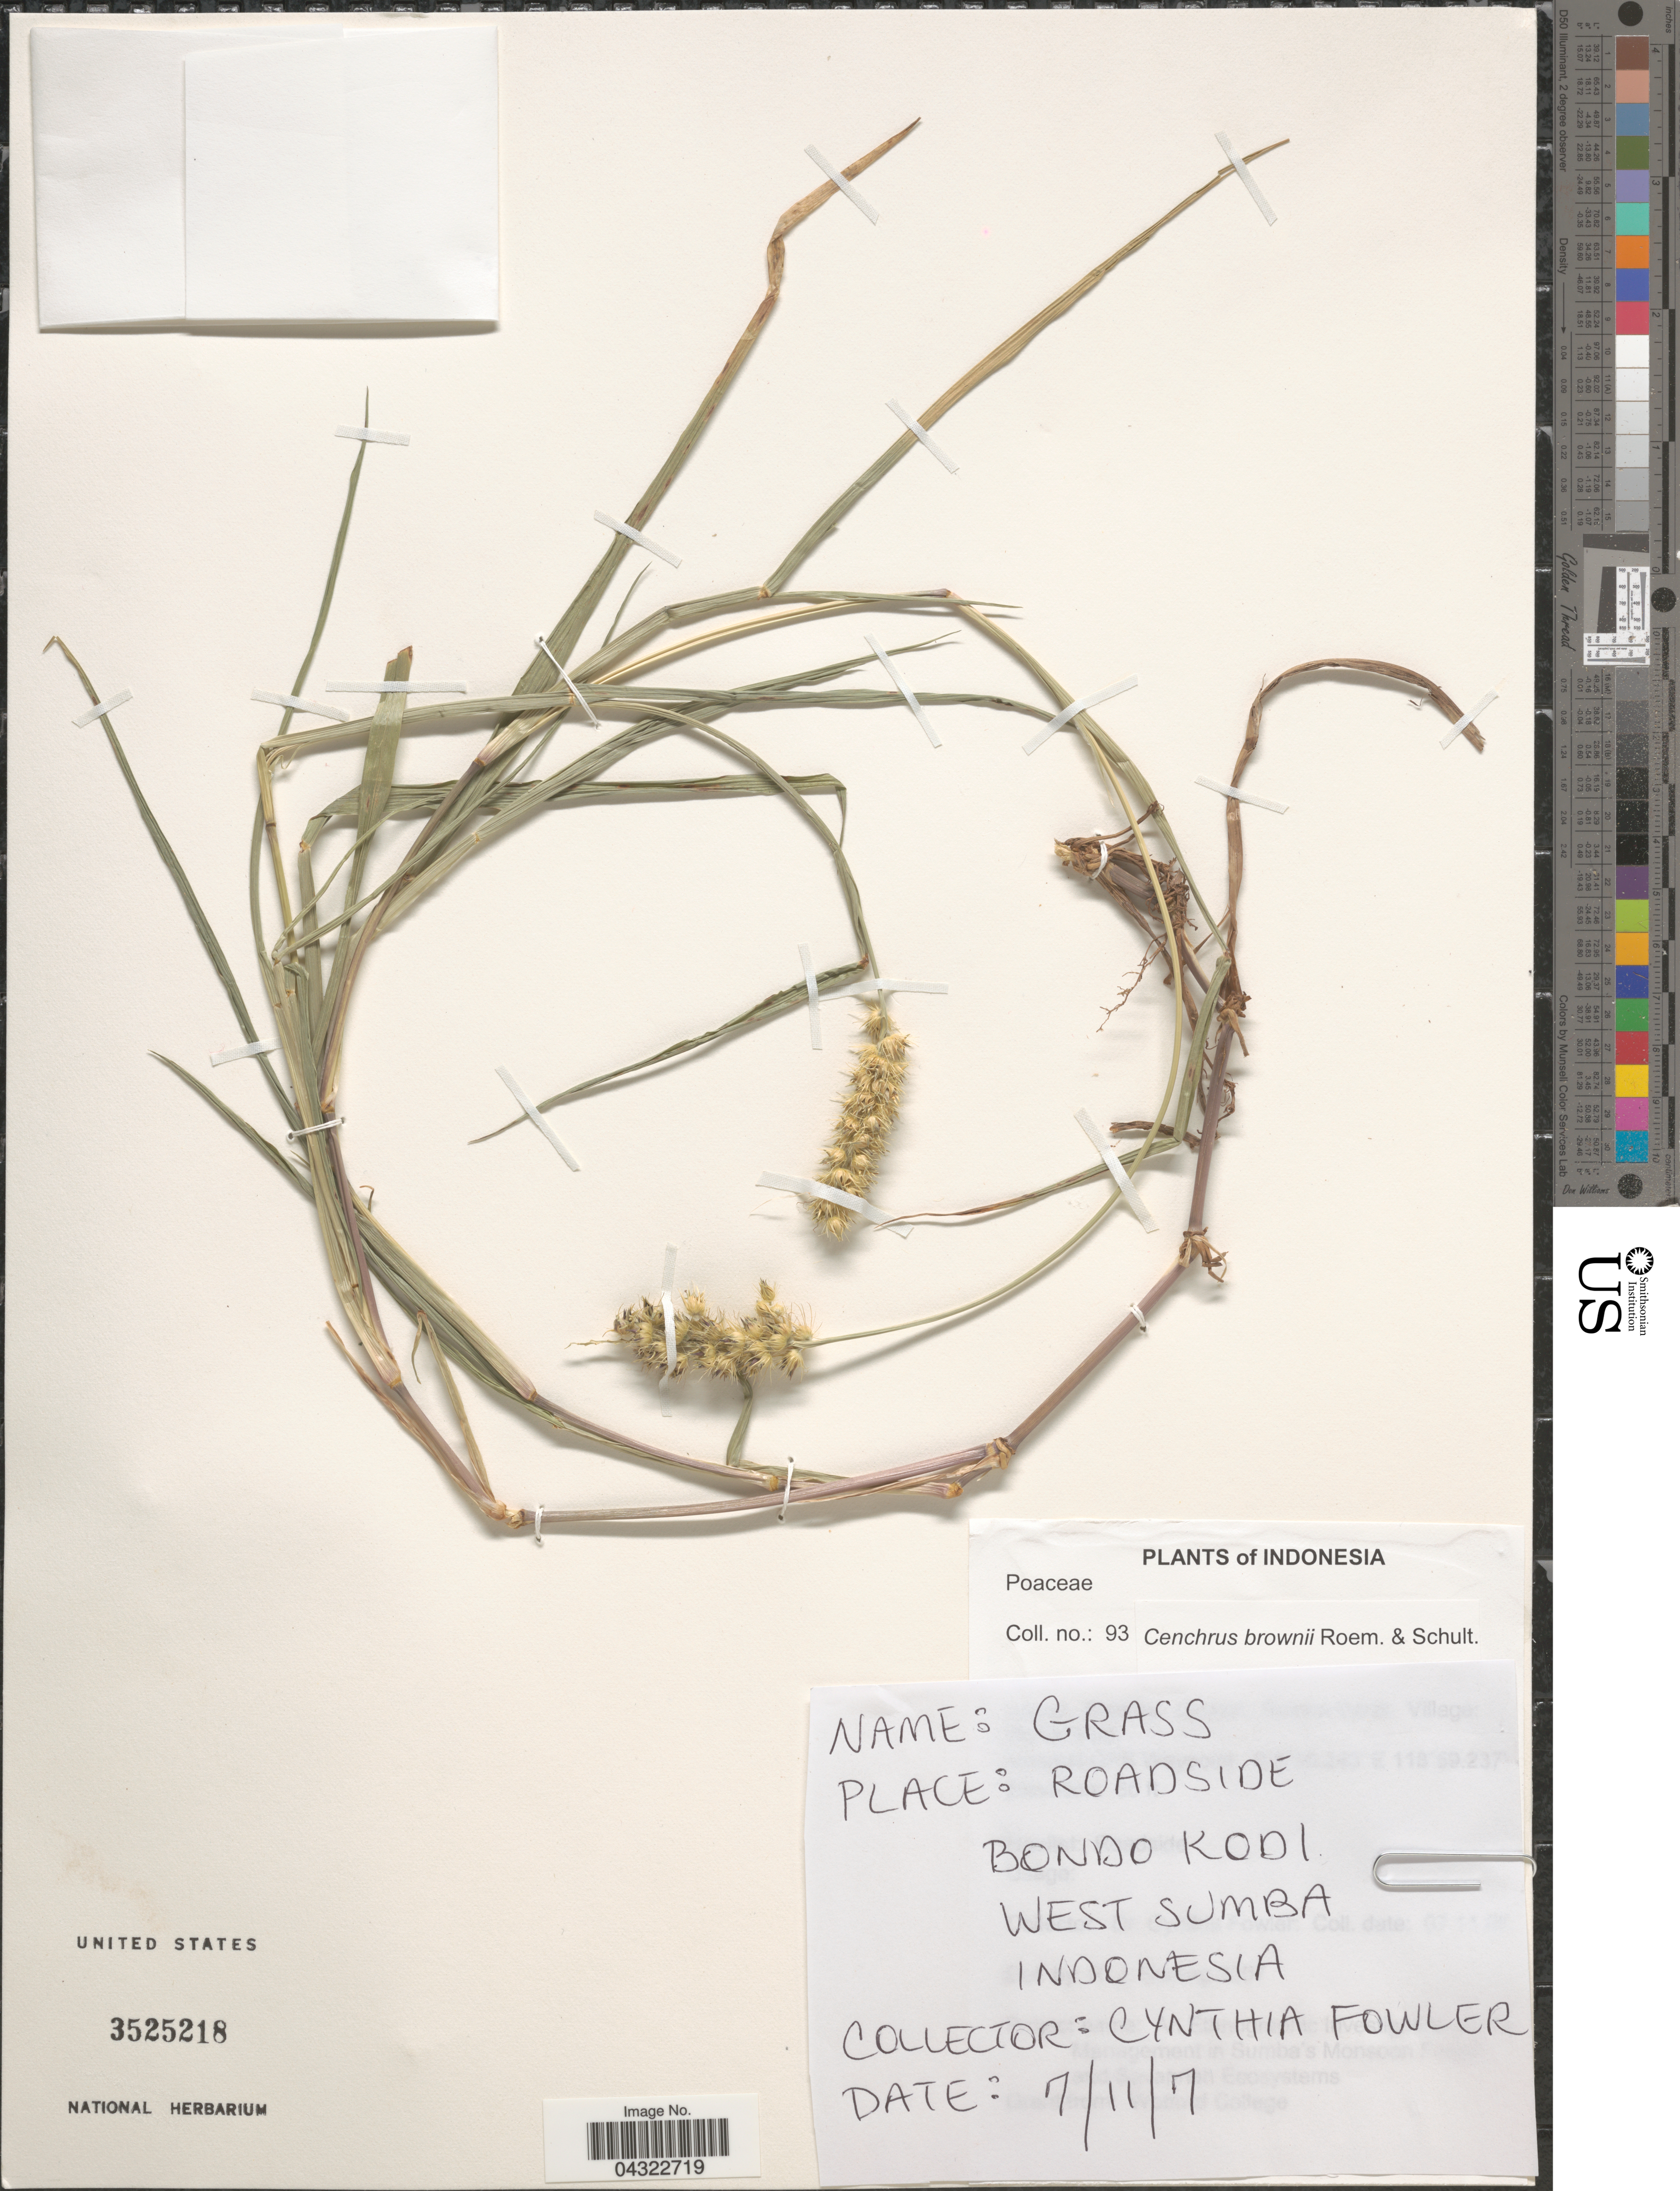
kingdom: Plantae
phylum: Tracheophyta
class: Liliopsida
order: Poales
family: Poaceae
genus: Cenchrus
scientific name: Cenchrus brownii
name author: Roem. & Schult.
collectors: C. Fowler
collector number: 93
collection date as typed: Transcribed d/m/y: 7/11/7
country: Indonesia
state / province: Nusa Tenggara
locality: [illegible text]. Roadside. Bondo Kodi. West Sumba.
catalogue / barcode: US 3525218